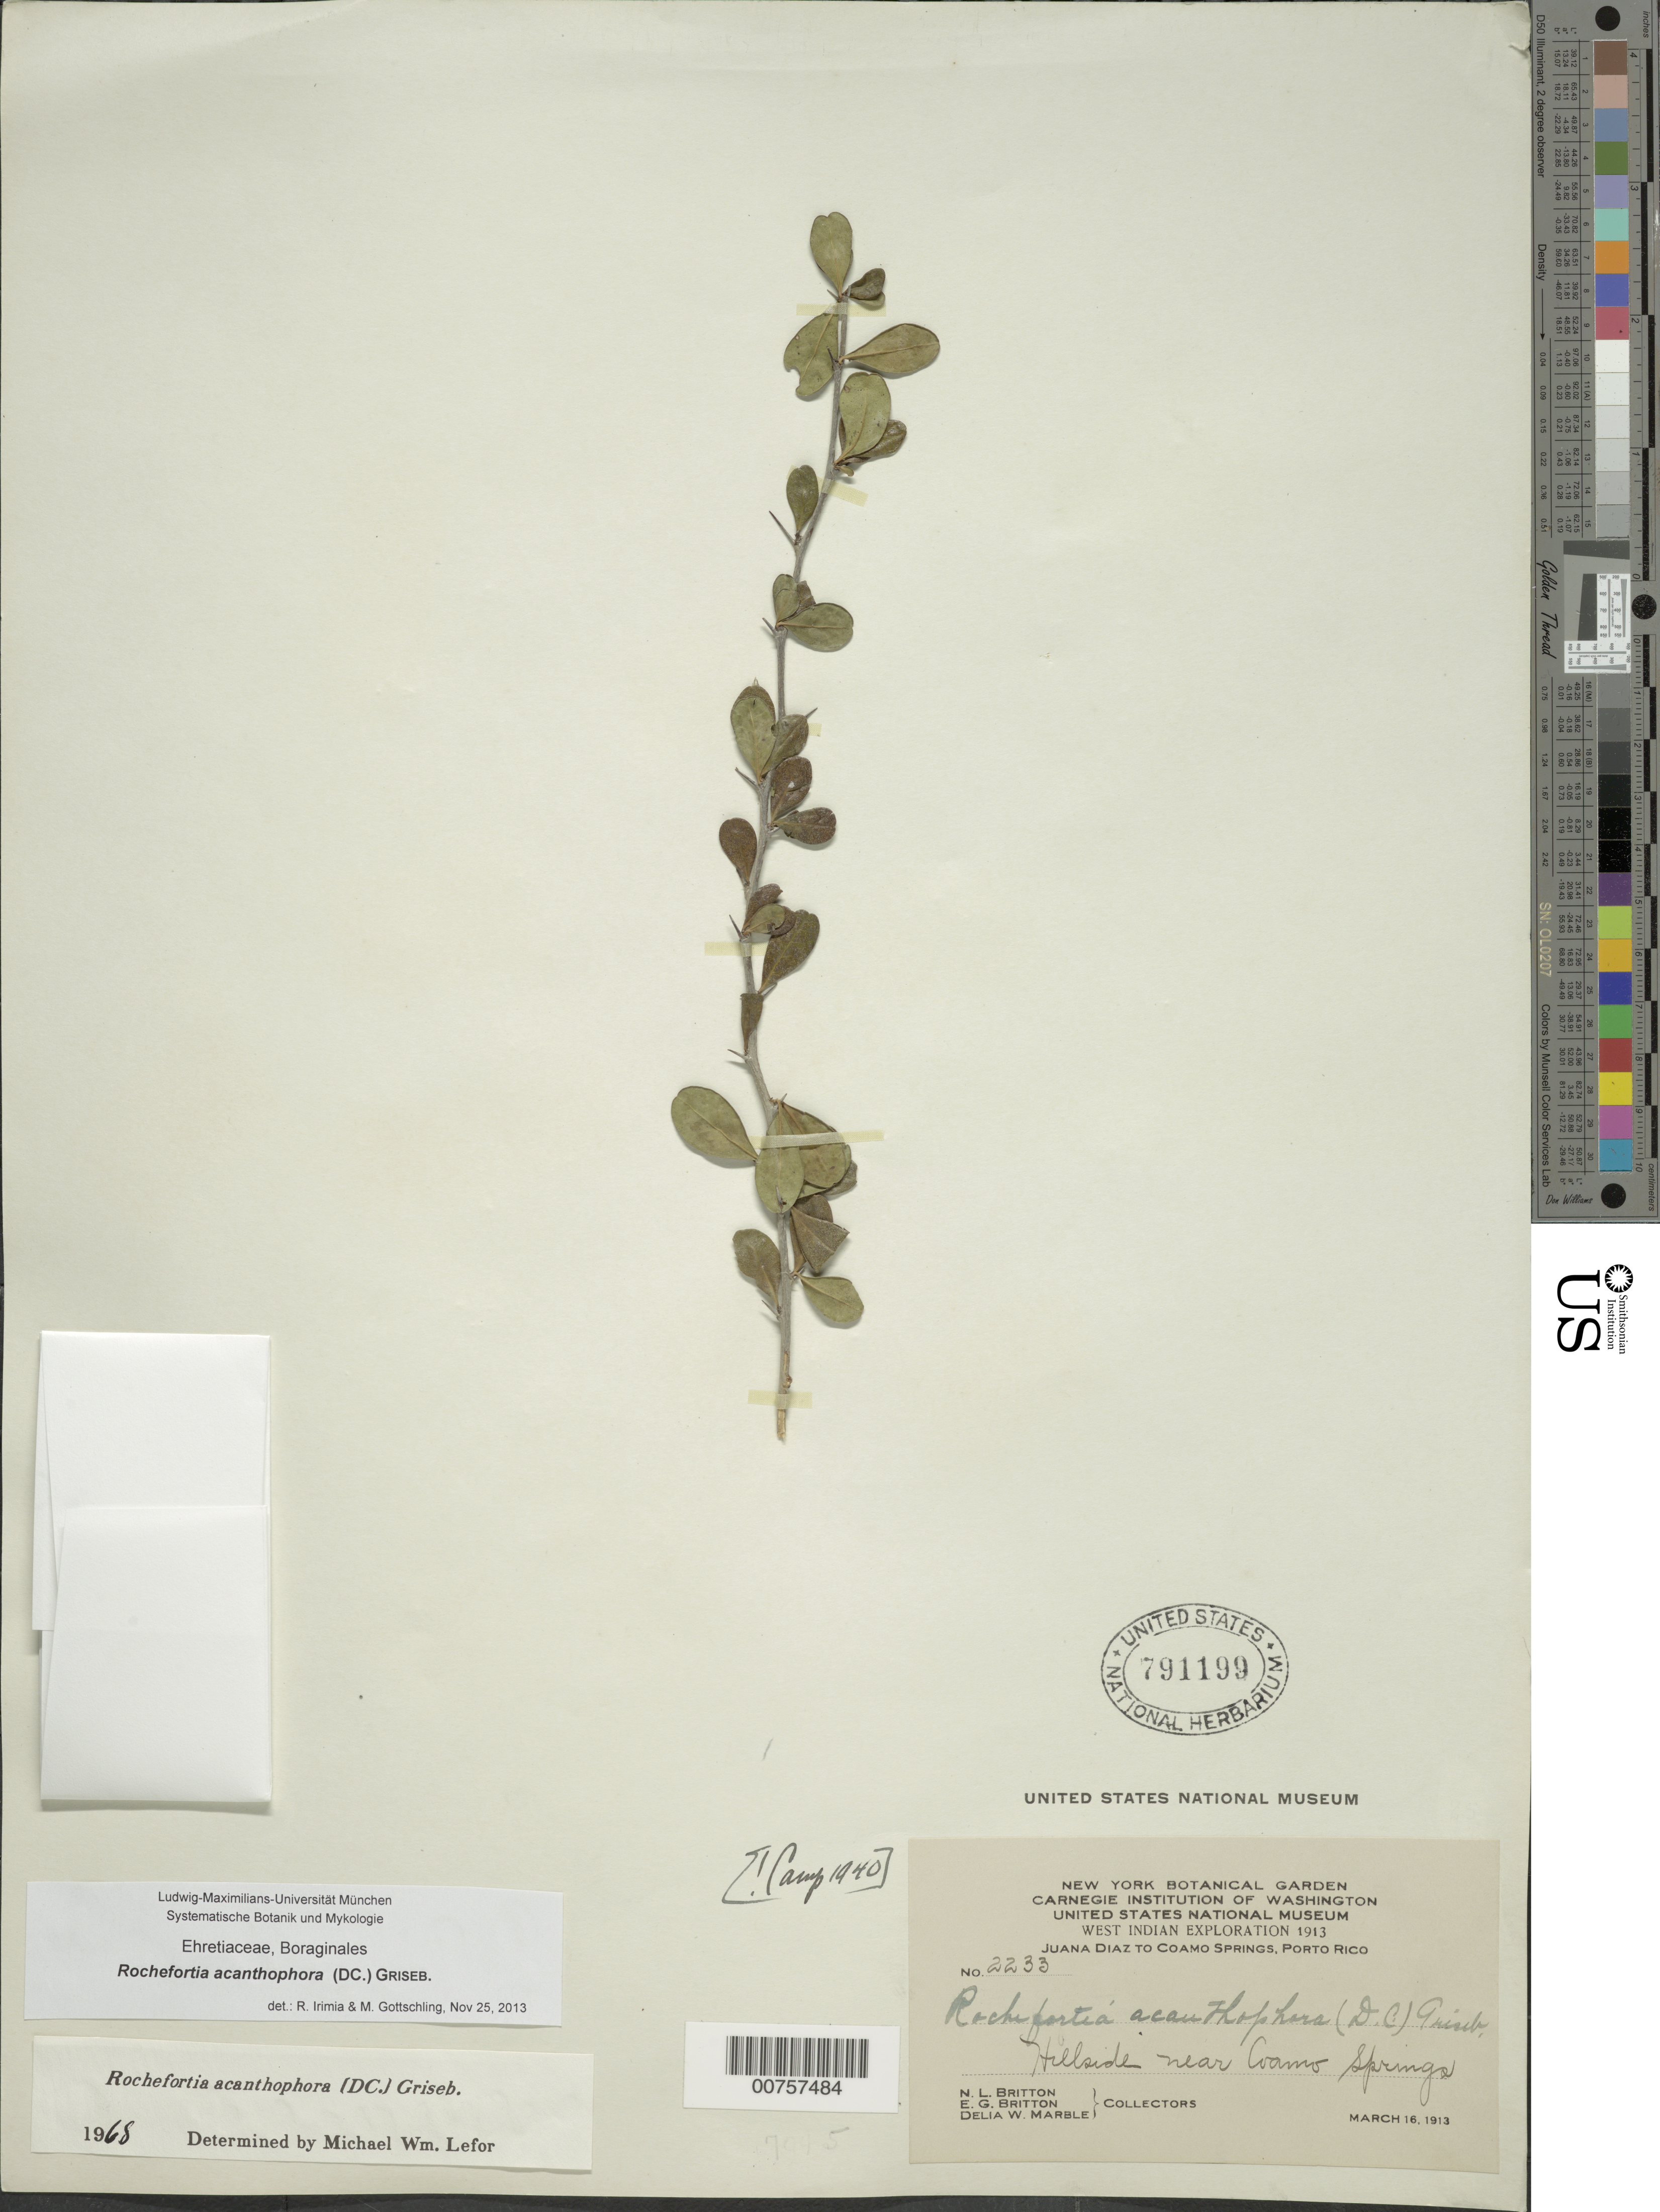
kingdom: Plantae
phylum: Tracheophyta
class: Magnoliopsida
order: Boraginales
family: Ehretiaceae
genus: Rochefortia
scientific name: Rochefortia acanthophora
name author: (DC.) Griseb.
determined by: Irimia, R.; Gottschling, M.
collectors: N. Britton, E. G. Britton & D. W. Marble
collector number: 2233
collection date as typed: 16 Mar 1913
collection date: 1913-03-16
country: Puerto Rico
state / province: Coamo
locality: Juana Díaz to Coamo Springs. Near Coamo Springs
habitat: Hillside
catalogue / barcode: US 791199